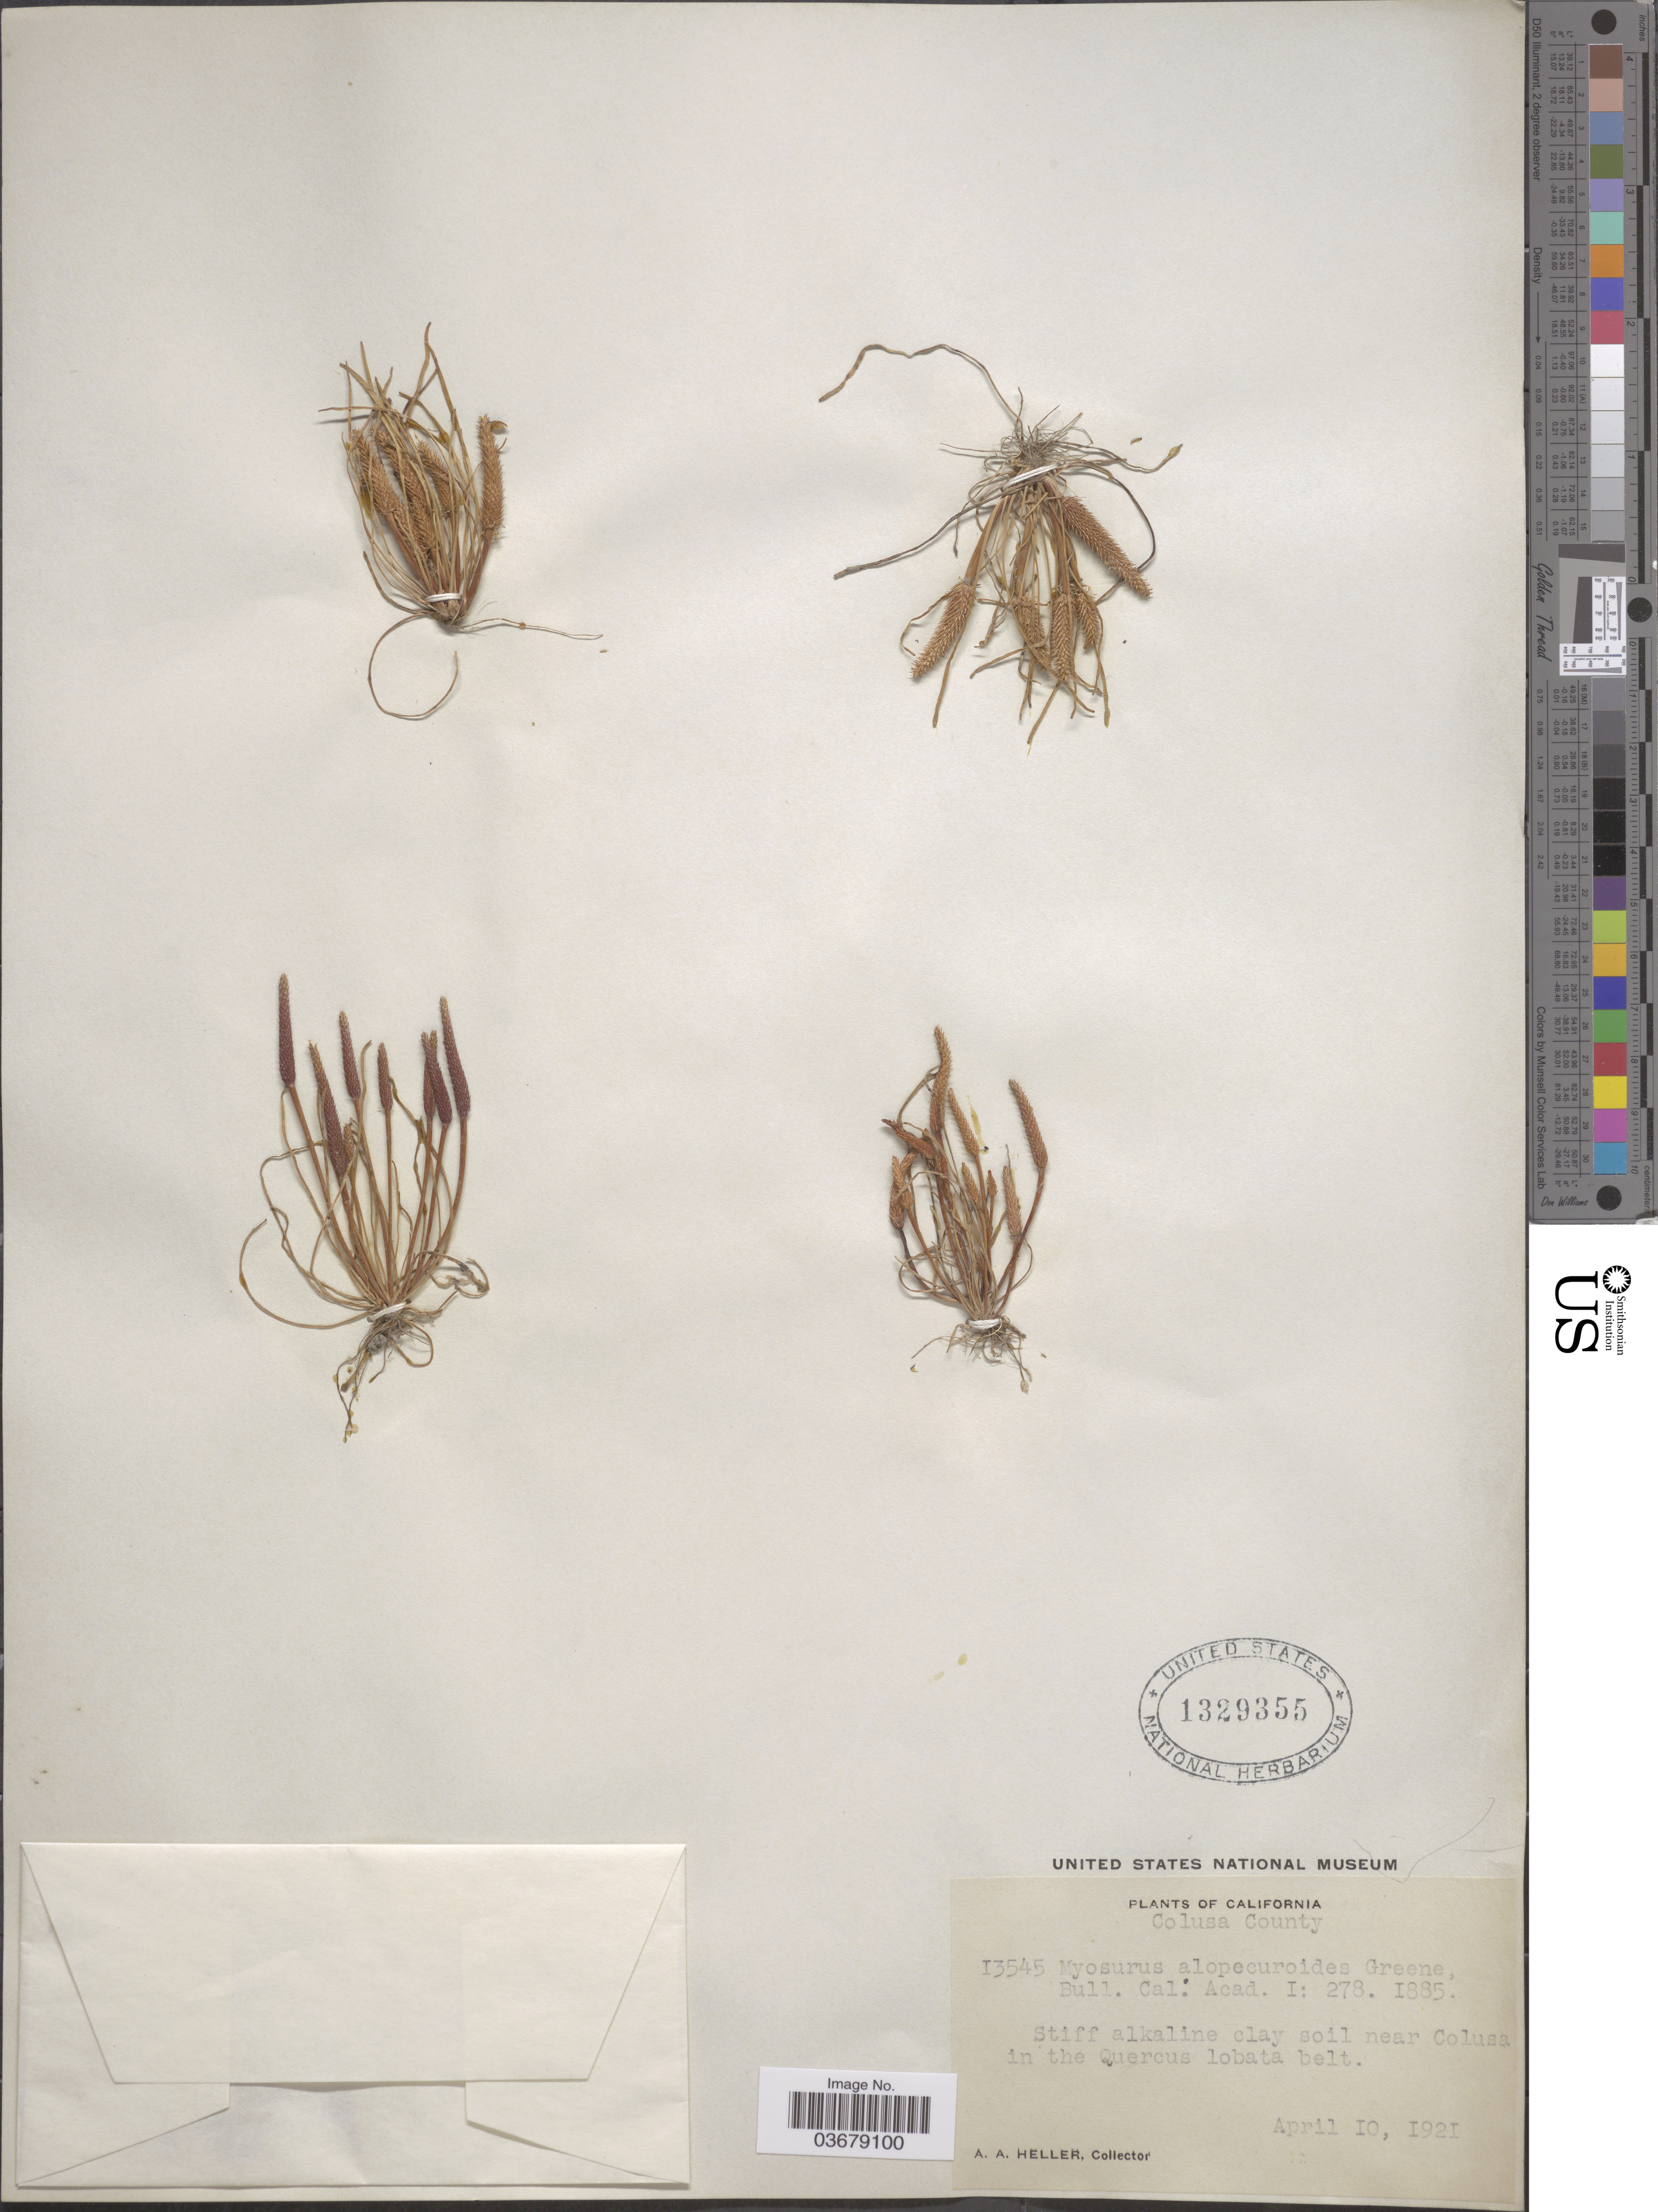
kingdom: Plantae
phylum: Tracheophyta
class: Magnoliopsida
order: Ranunculales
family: Ranunculaceae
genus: Myosurus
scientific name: Myosurus minimus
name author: L.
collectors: A. A. Heller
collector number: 13545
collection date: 1921-04-10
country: United States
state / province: California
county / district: Colusa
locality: Colusa County, near Colusa.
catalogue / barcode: US 1329355